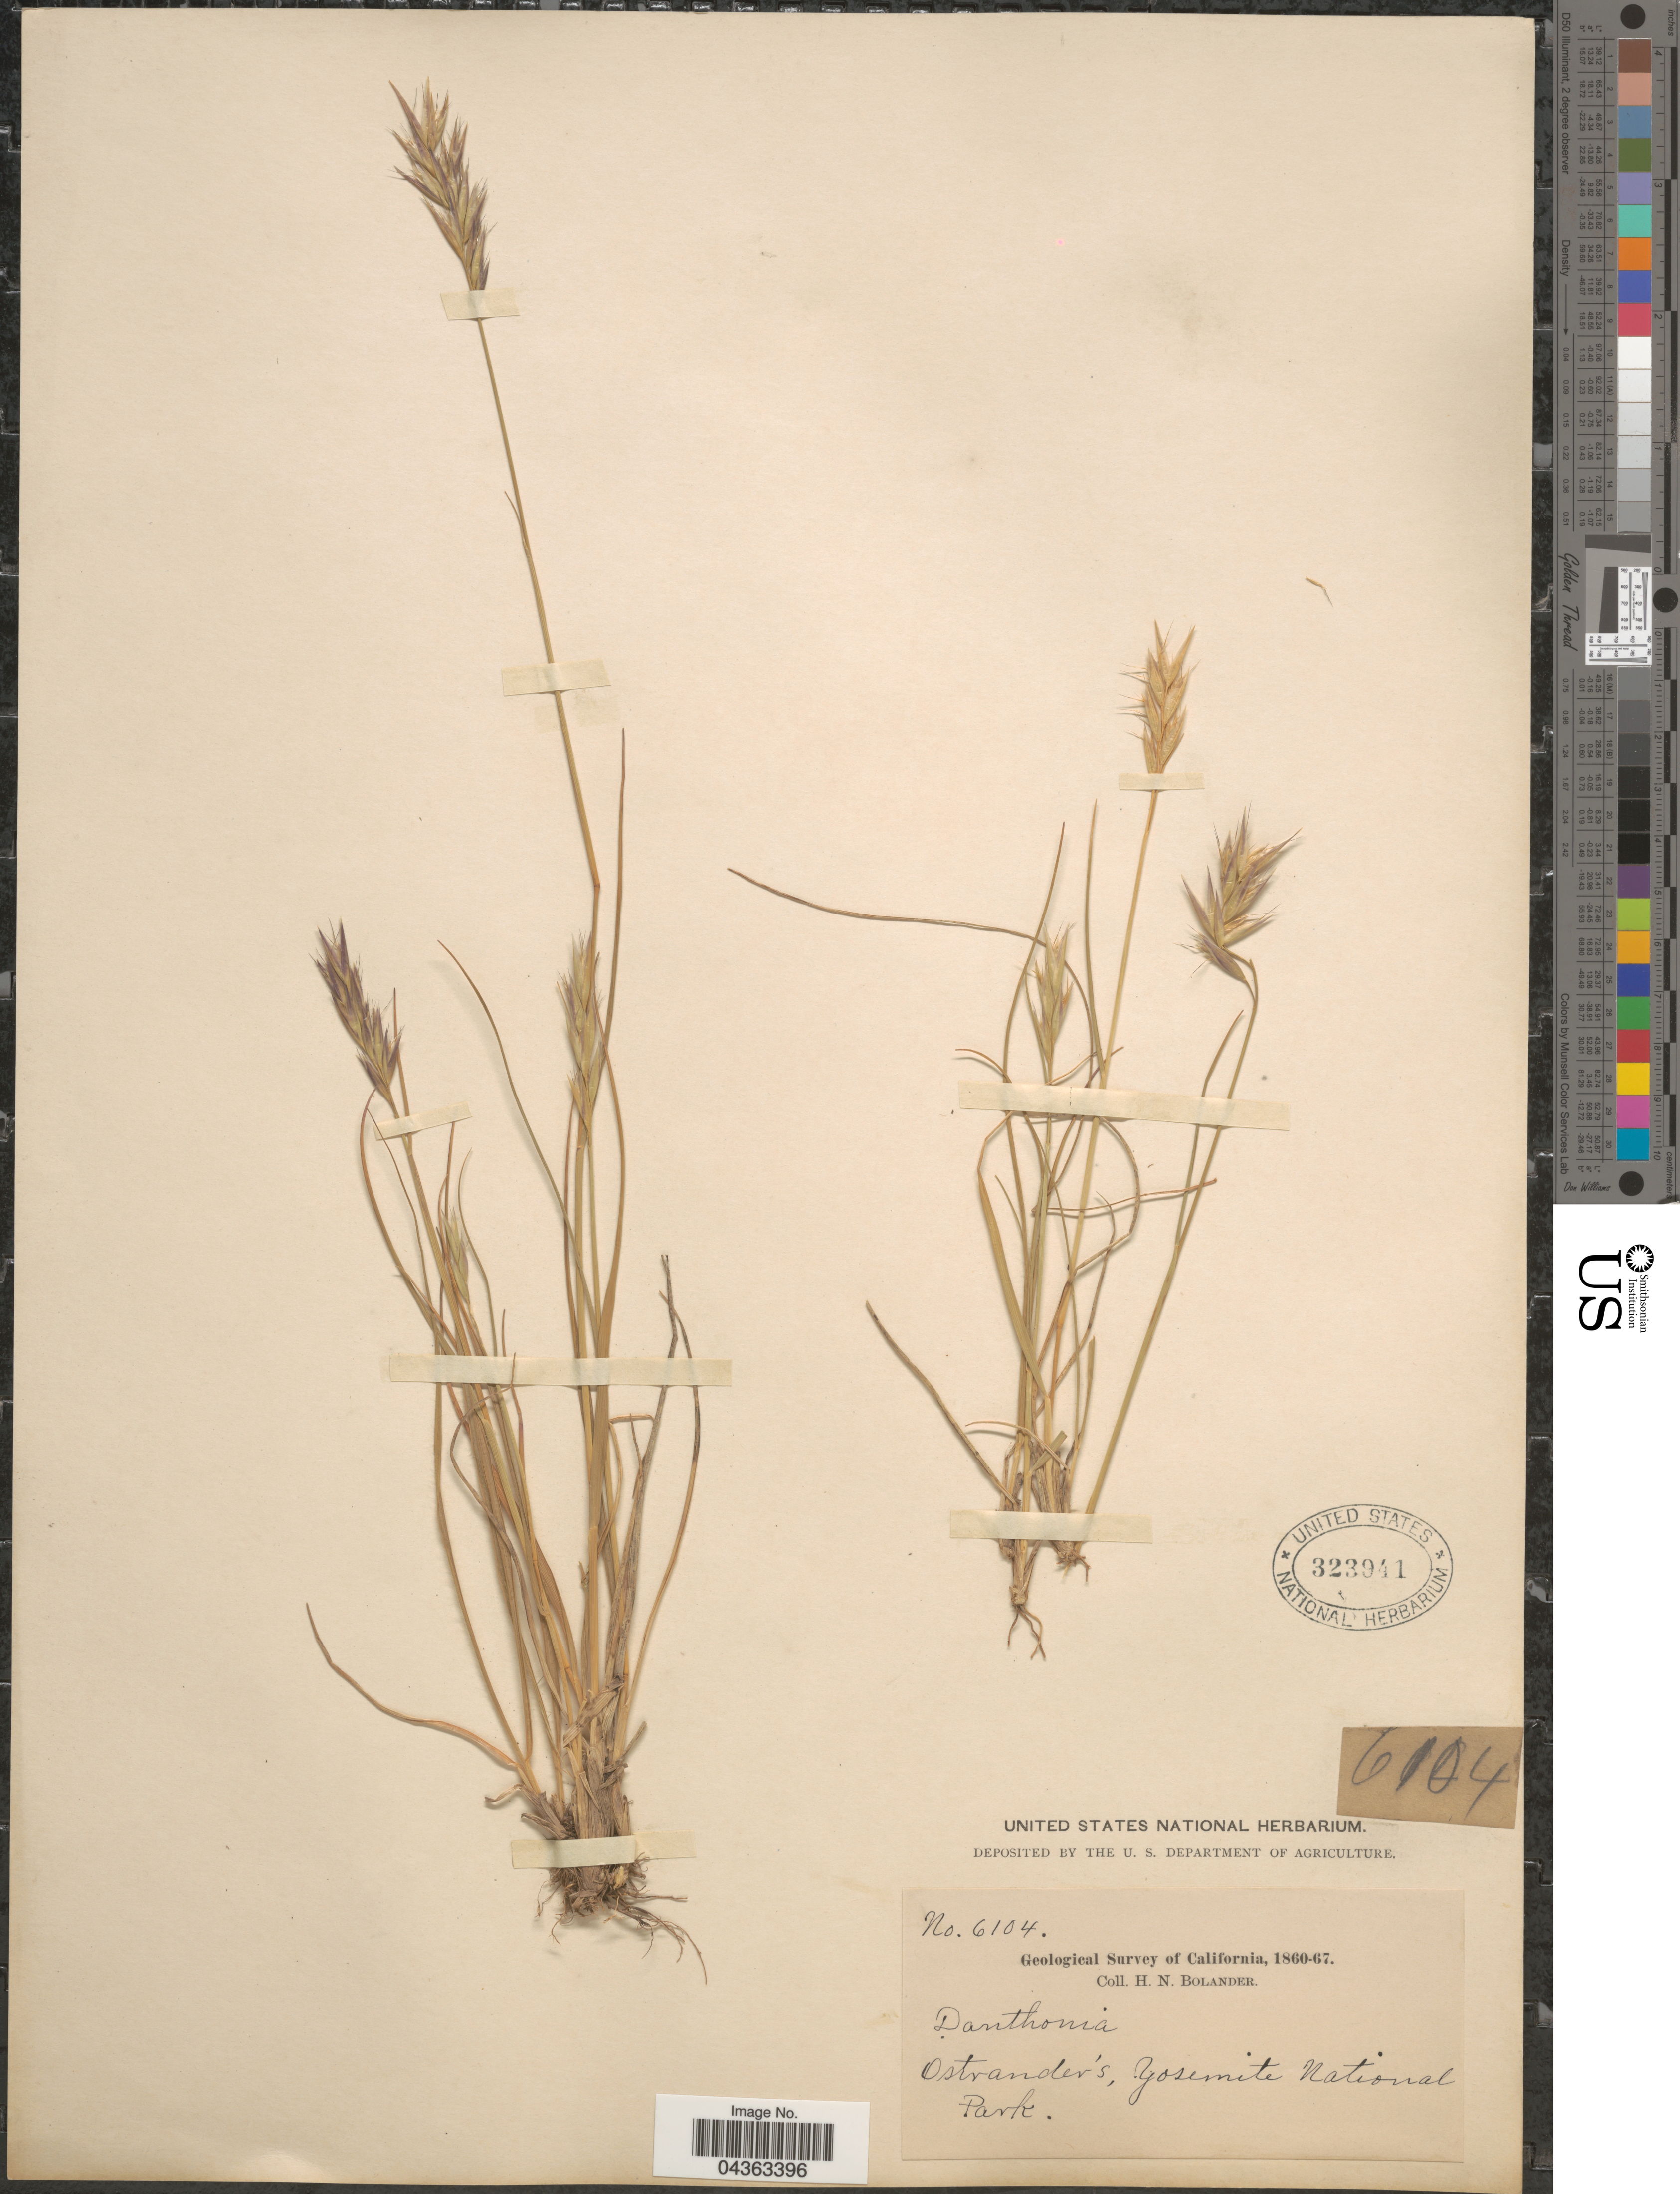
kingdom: Plantae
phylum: Tracheophyta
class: Liliopsida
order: Poales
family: Poaceae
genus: Danthonia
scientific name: Danthonia intermedia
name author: Vasey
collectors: H. Bolander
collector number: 6104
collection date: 1860/1867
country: United States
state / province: California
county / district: Mariposa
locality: Geological Survey of California, 1860-67. Ostrander's, Yosemite National Park.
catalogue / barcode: US 323941